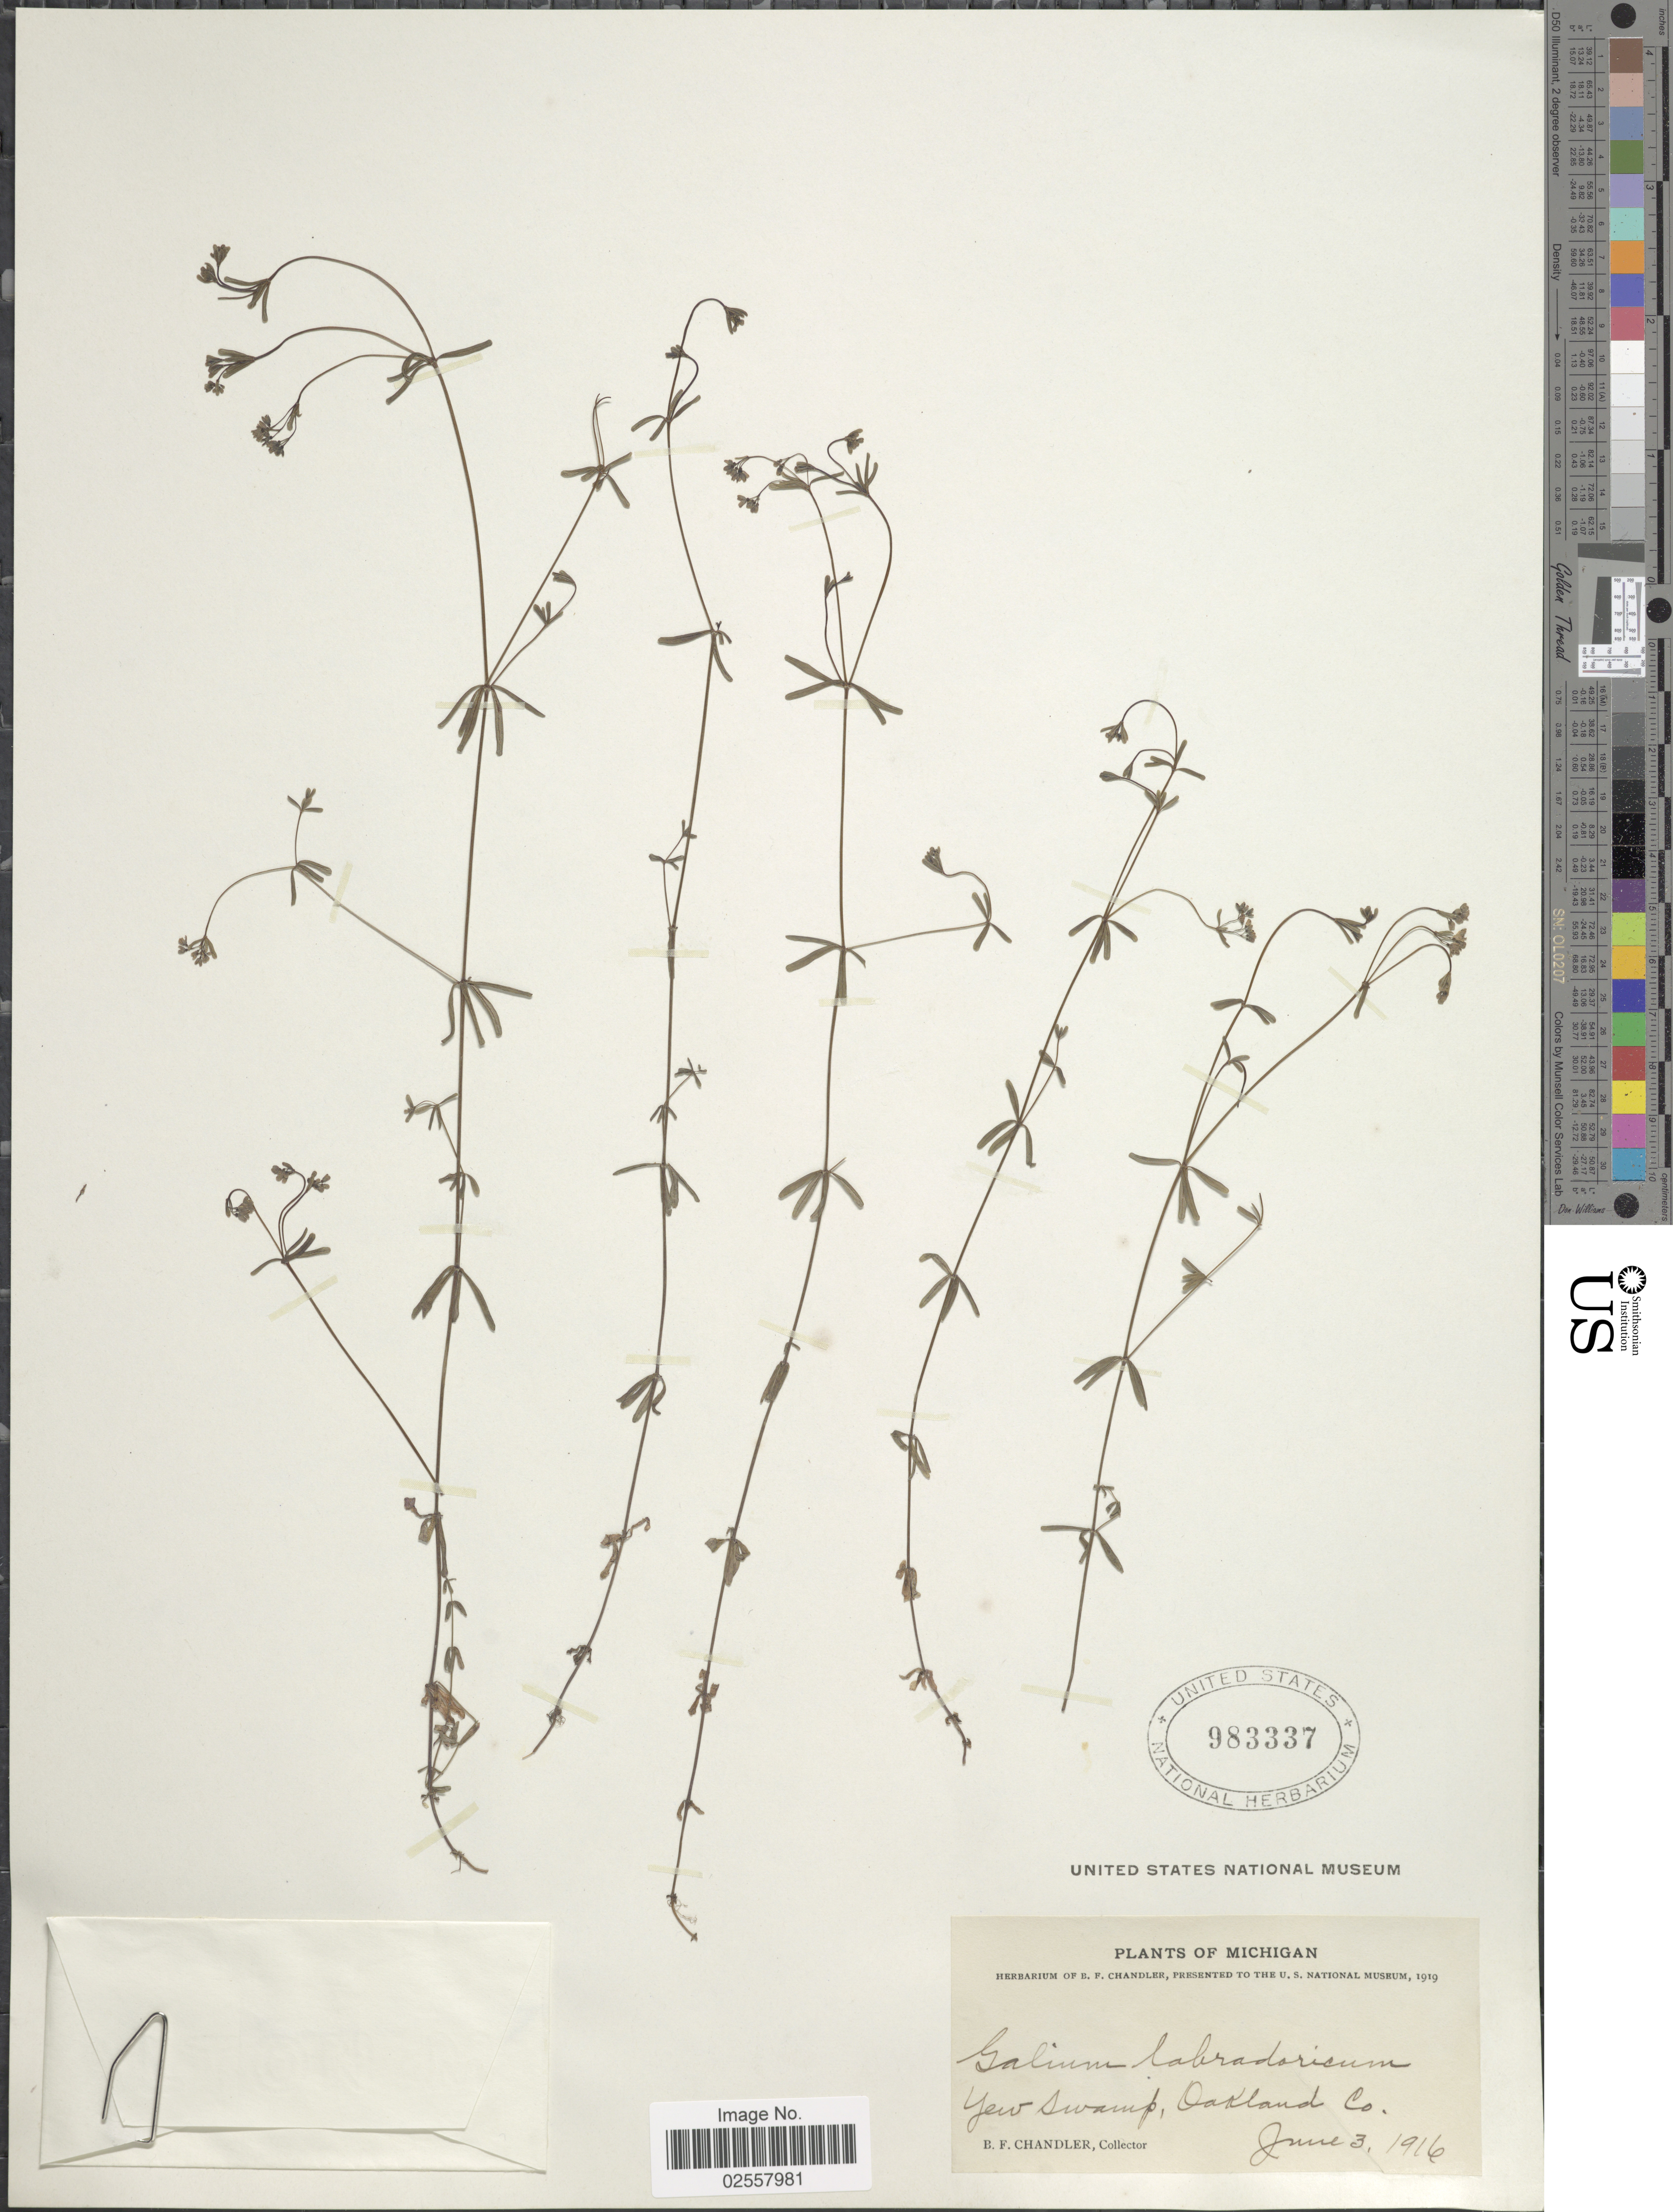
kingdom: Plantae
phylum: Tracheophyta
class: Magnoliopsida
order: Gentianales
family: Rubiaceae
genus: Galium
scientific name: Galium labradoricum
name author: (Wiegand) Wiegand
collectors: B. F. Chandler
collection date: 1916-06-03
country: United States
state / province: Michigan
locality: Yew swamp, Oakland Co.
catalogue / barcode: US 983337